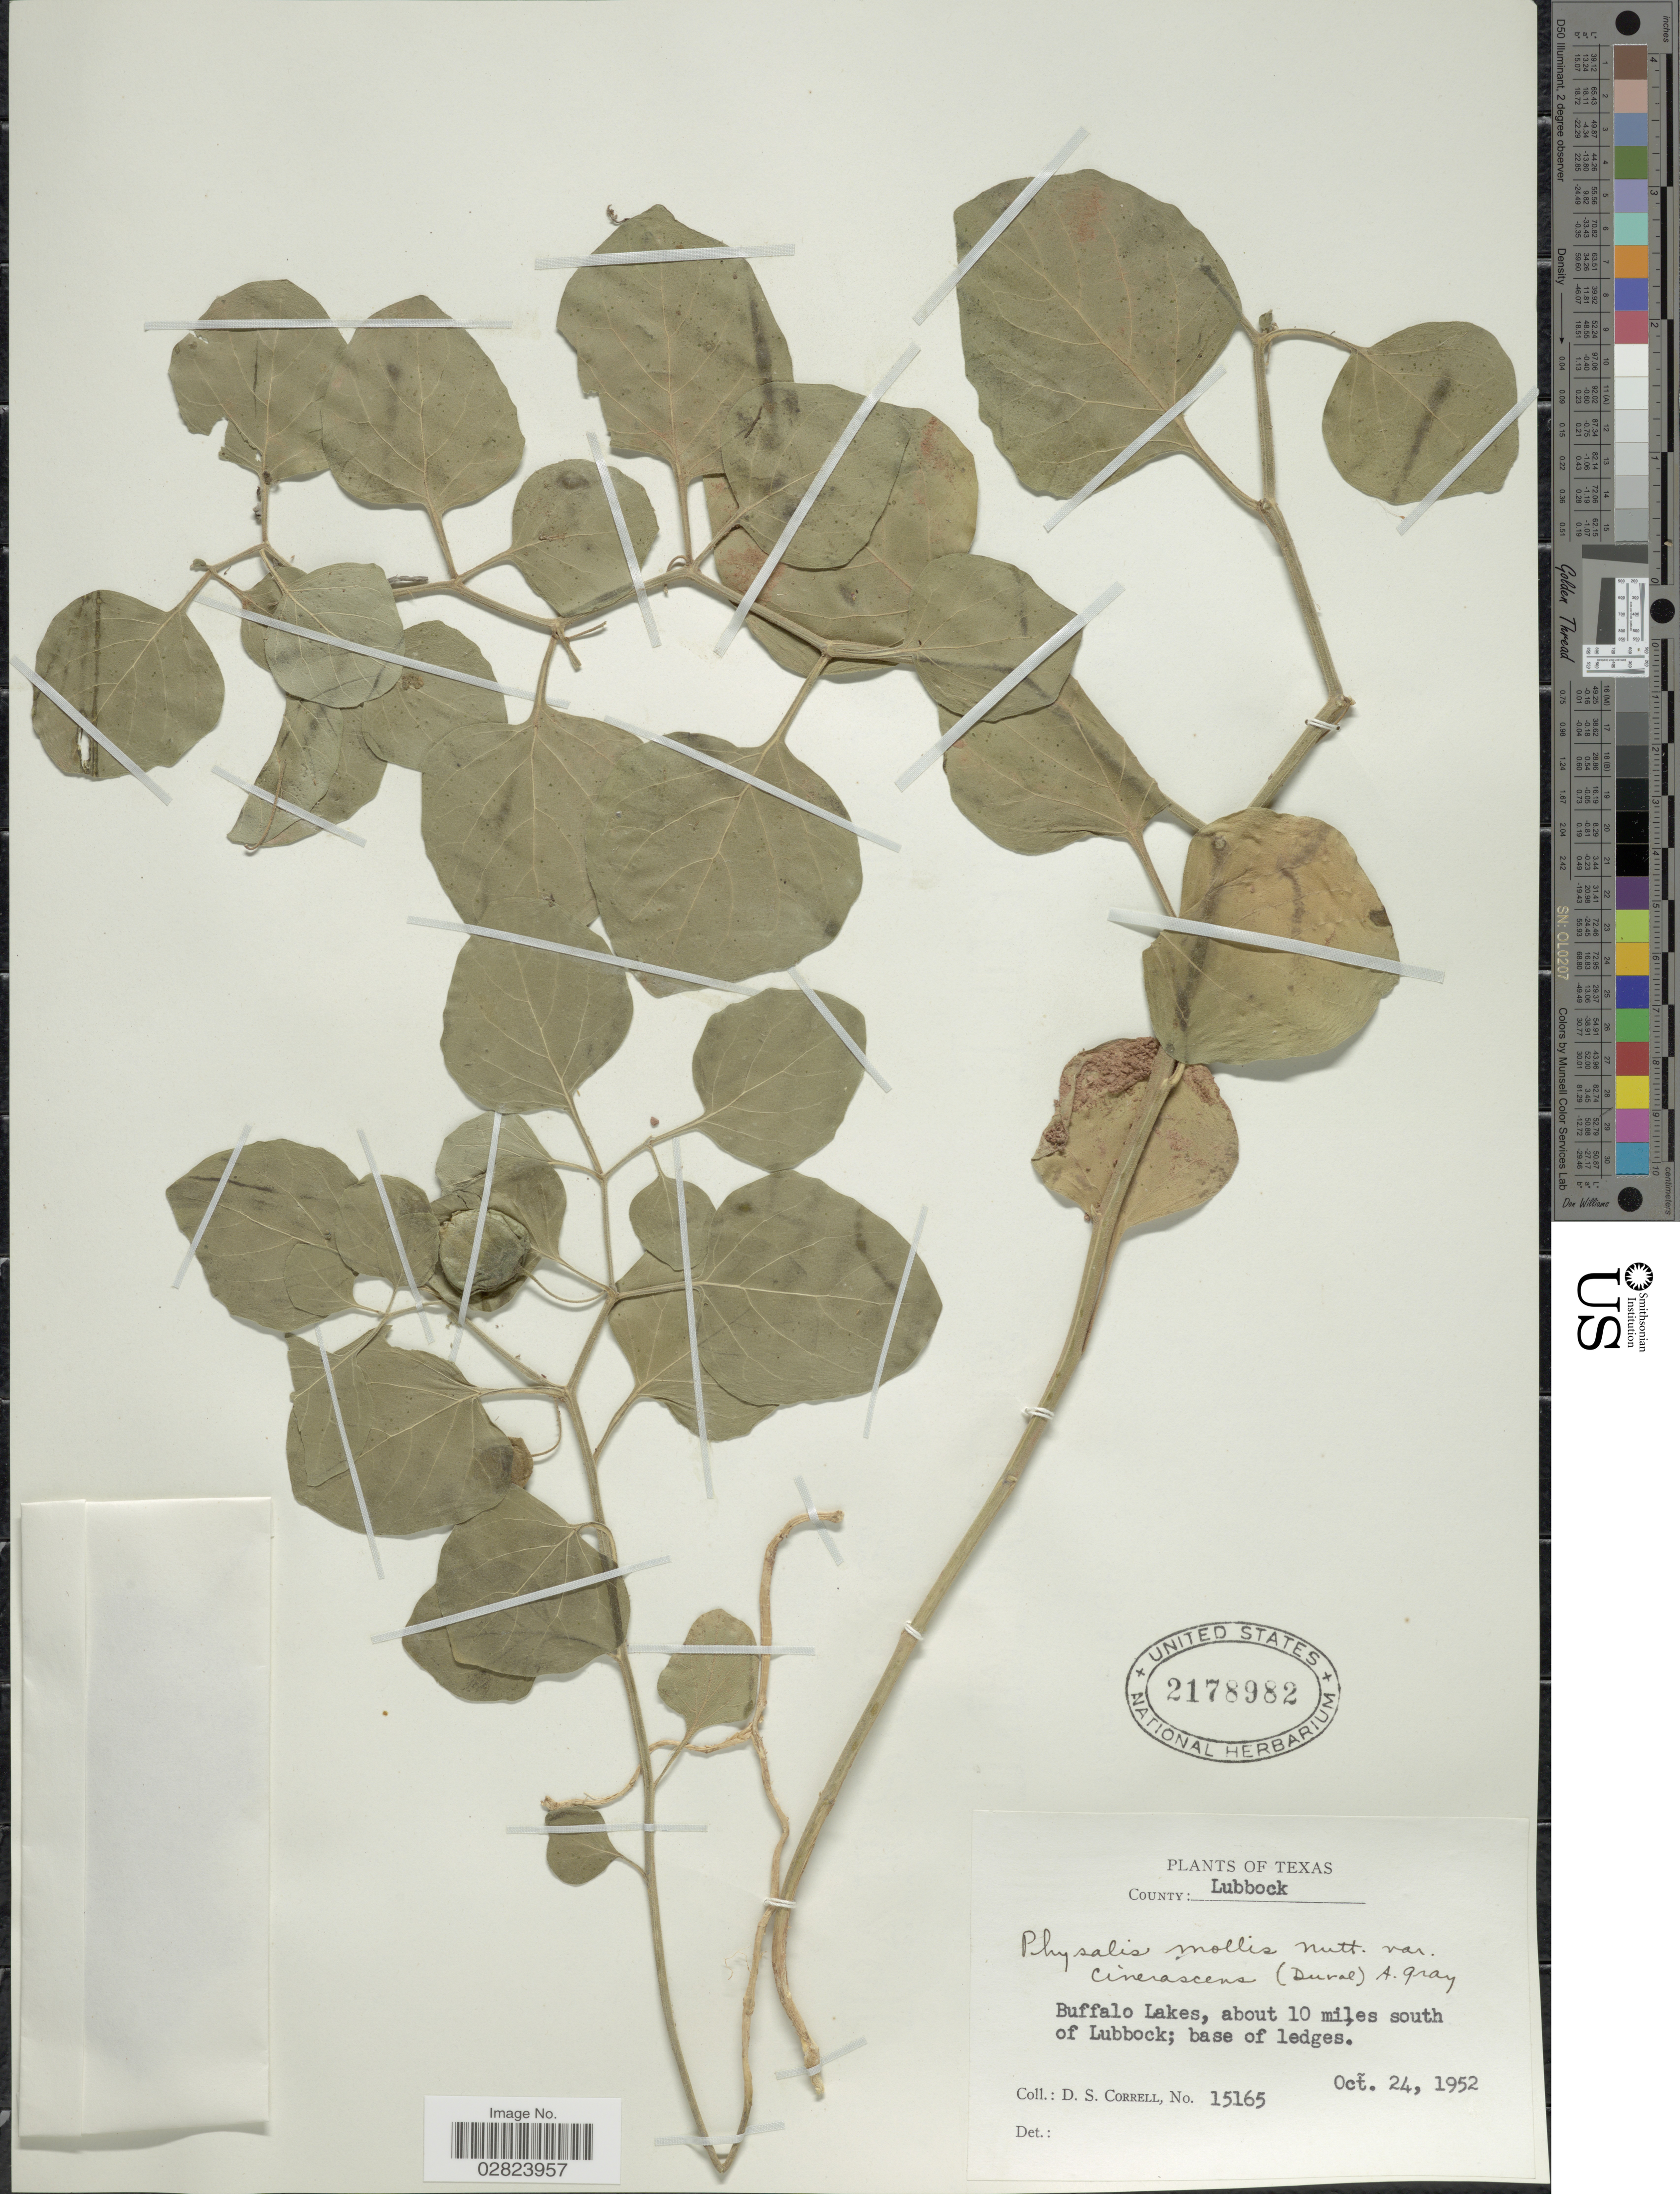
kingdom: Plantae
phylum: Tracheophyta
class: Magnoliopsida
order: Solanales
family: Solanaceae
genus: Physalis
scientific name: Physalis mollis var. cinerascens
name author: (Dunal) A. Gray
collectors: D. S. Correll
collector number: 15165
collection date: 1952-10-24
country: United States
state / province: Texas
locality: County: Lubbock. Buffalo Lakes, about 10 miles south of Lubbock.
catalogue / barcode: US 2178982